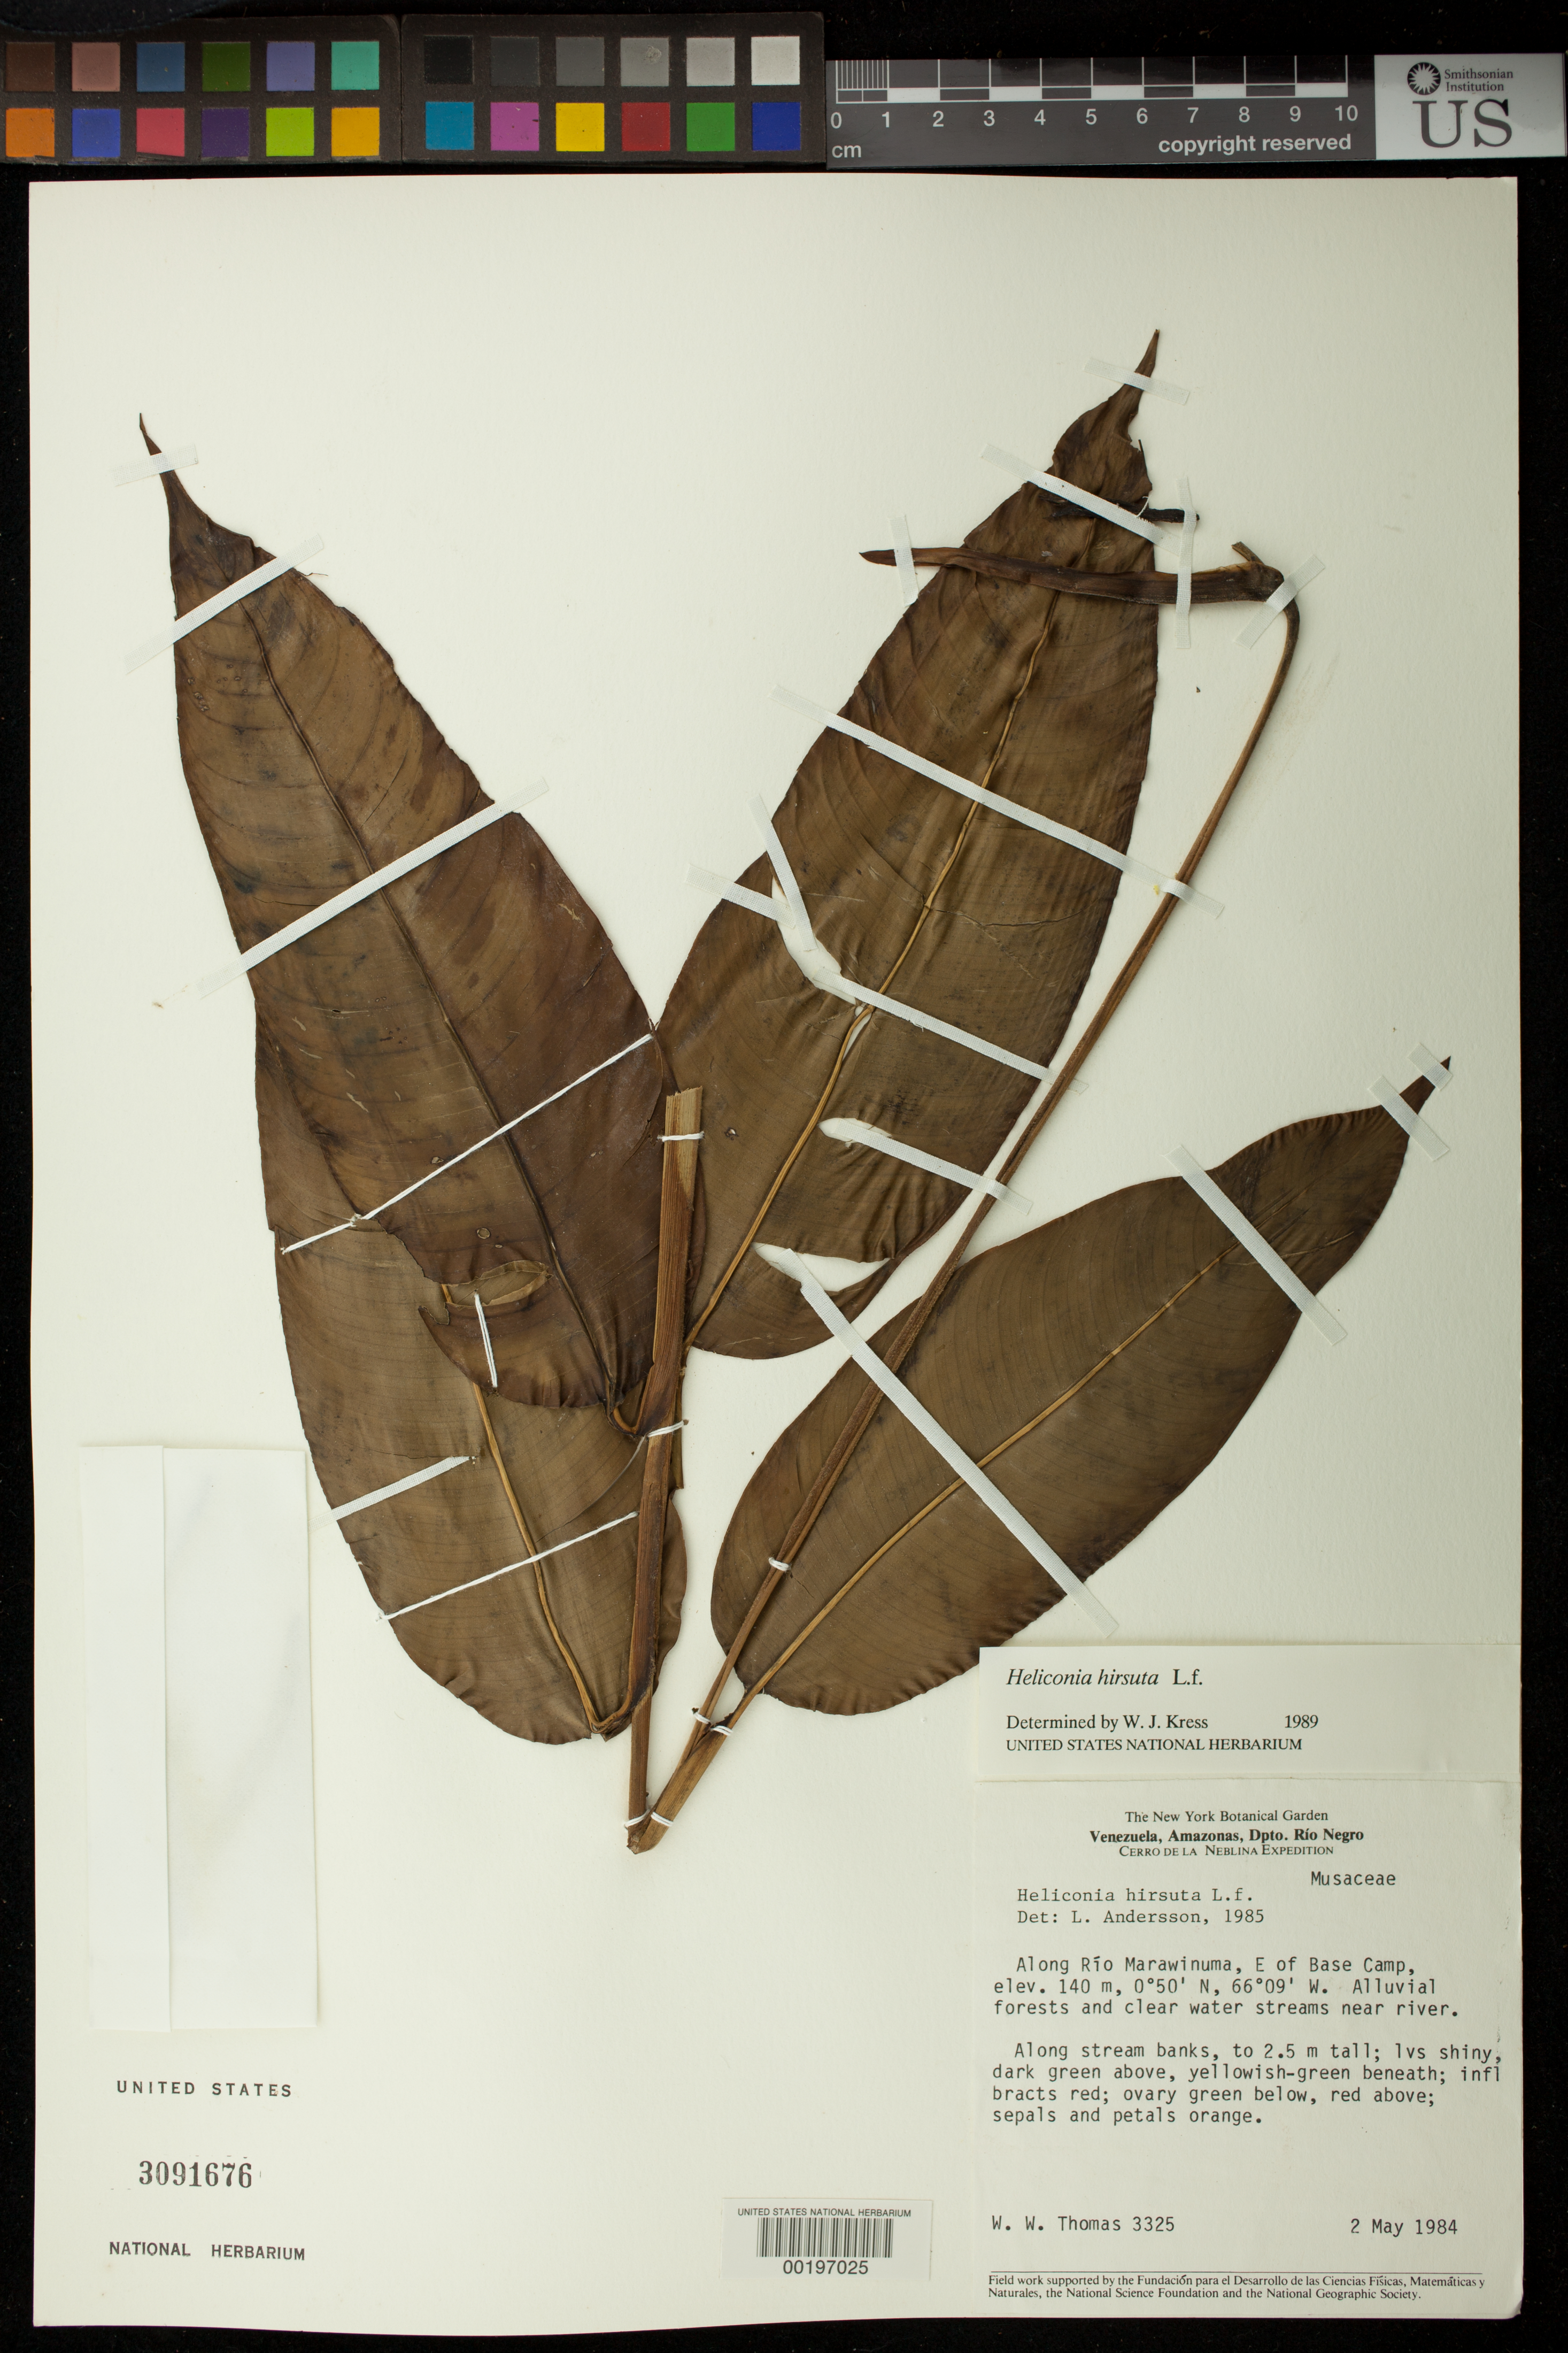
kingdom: Plantae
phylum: Tracheophyta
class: Liliopsida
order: Zingiberales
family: Heliconiaceae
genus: Heliconia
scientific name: Heliconia hirsuta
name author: L. f.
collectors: W. W. Thomas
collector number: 3325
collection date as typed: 02 May 1984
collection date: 1984-05-02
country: Venezuela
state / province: Amazonas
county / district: Rio Negro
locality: Along rio marawinuma, e of base camp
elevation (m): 140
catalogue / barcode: US 3091676